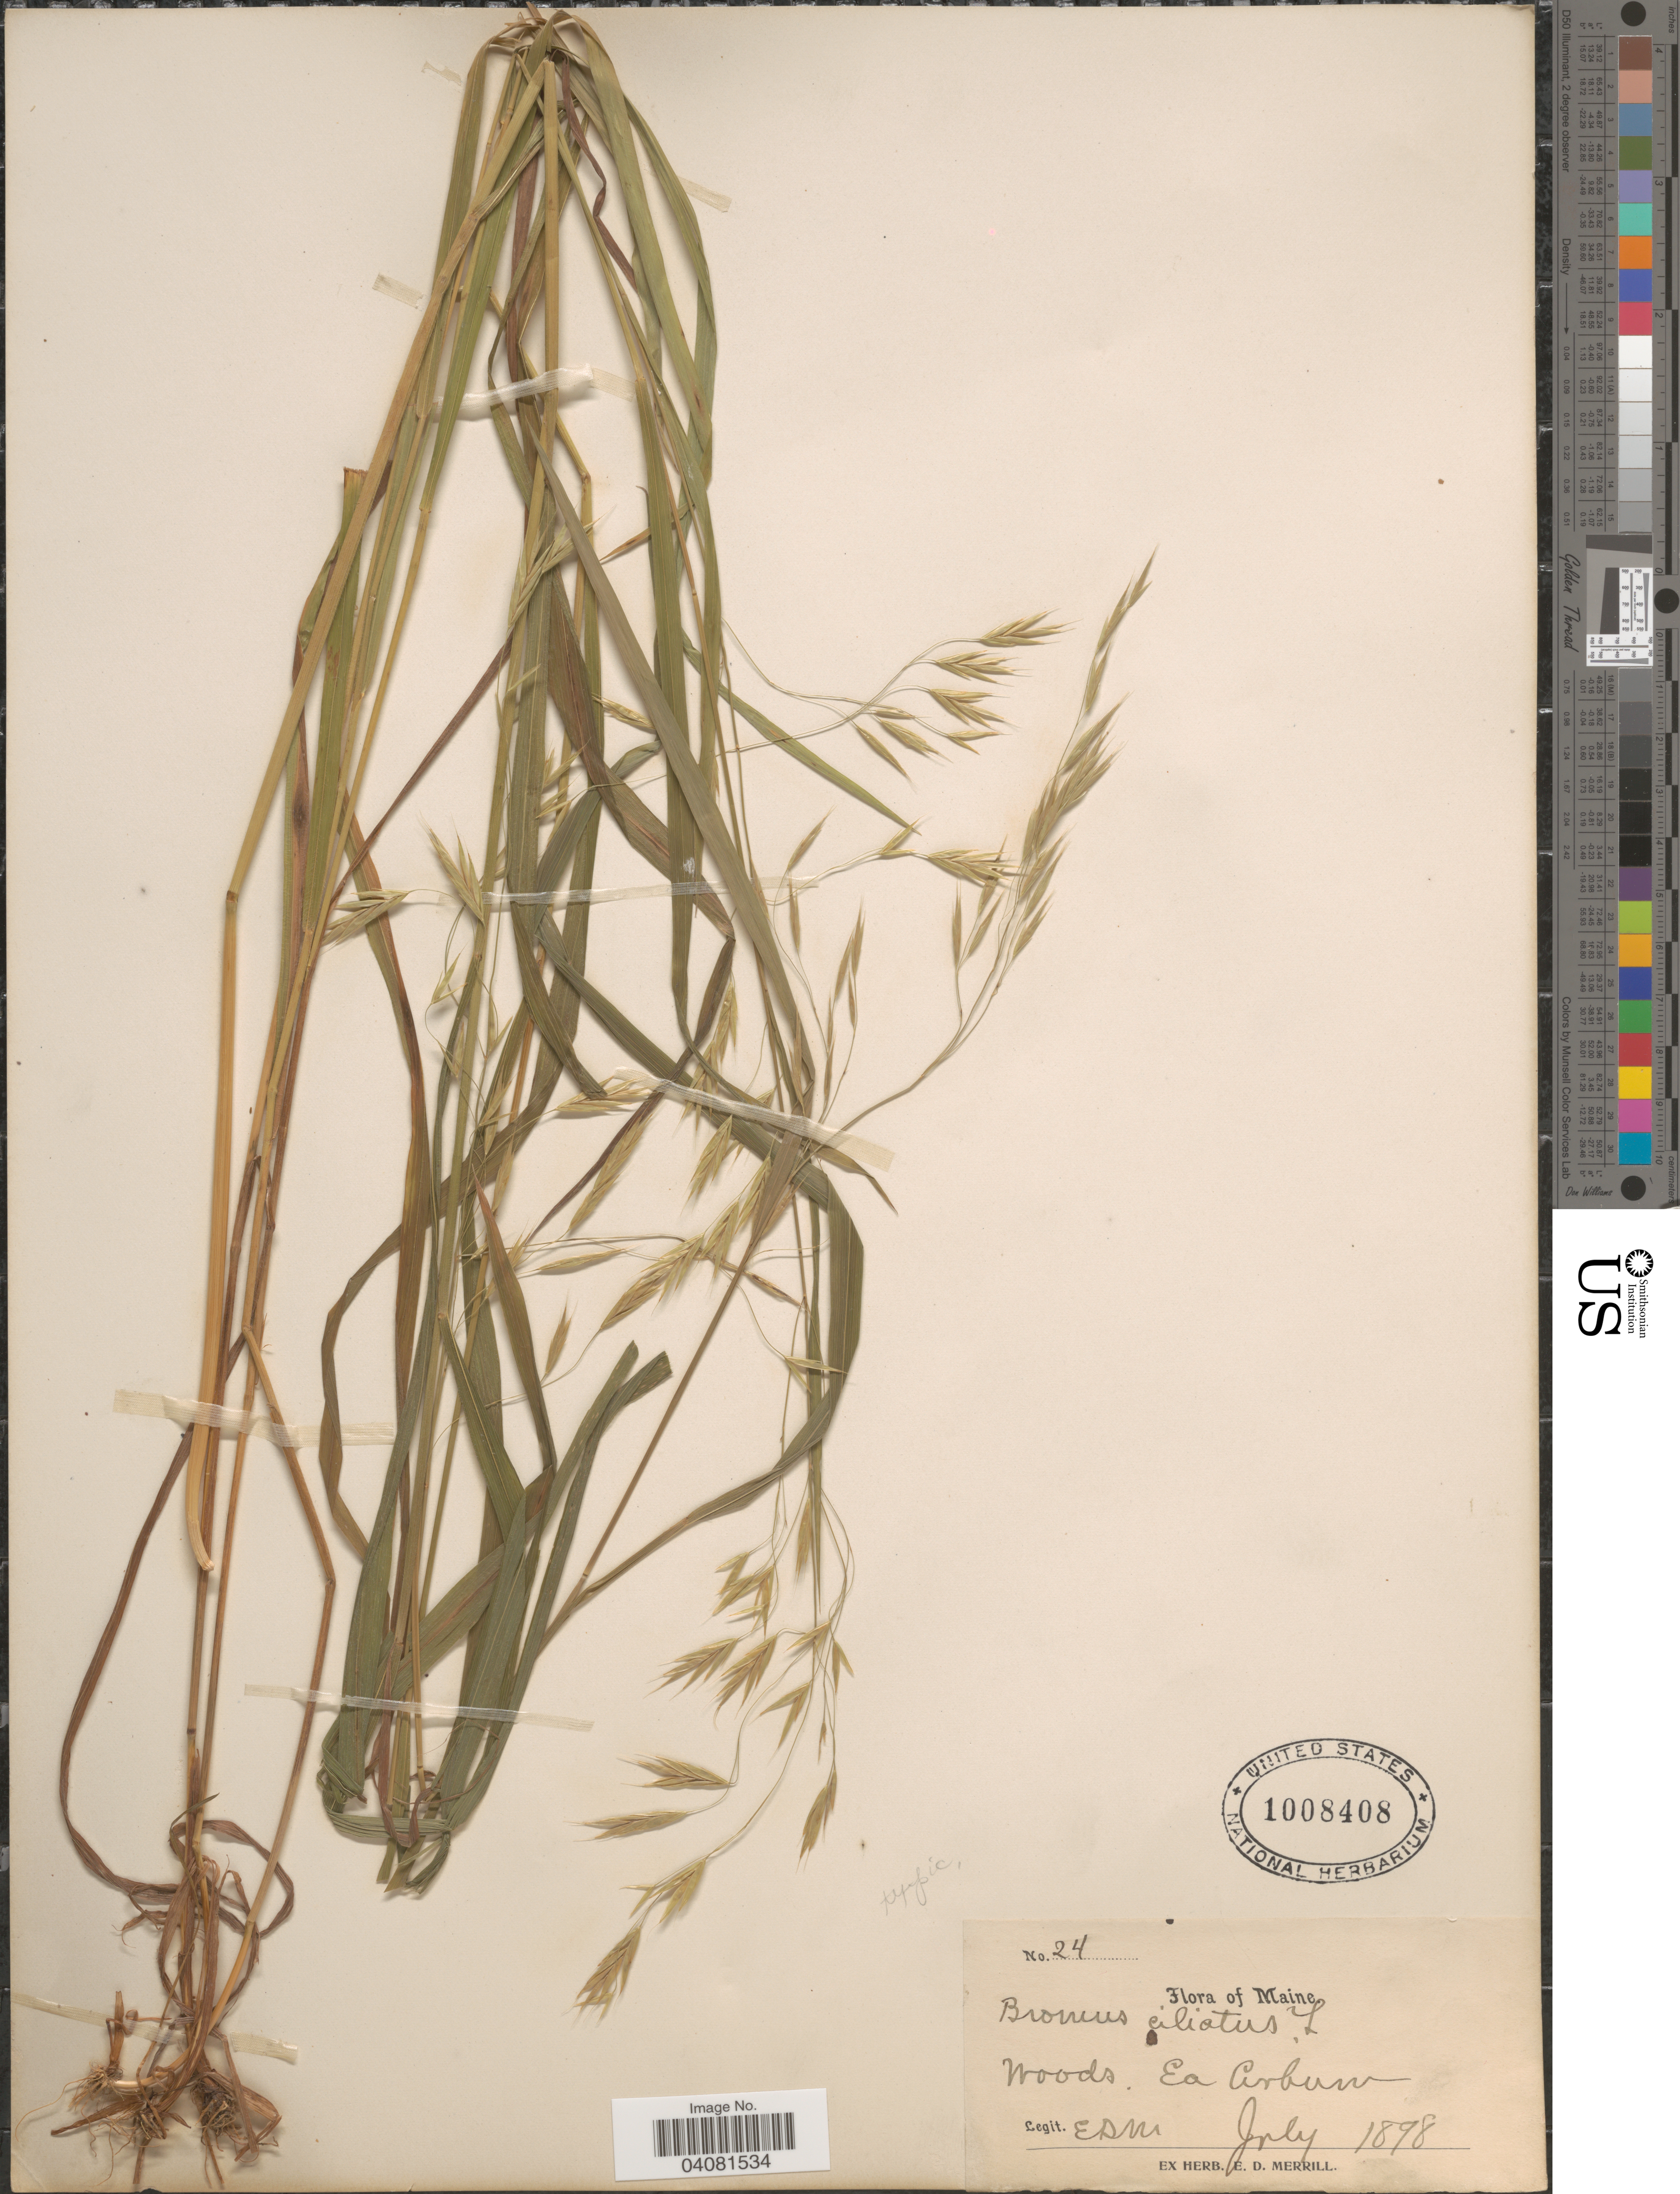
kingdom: Plantae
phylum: Tracheophyta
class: Liliopsida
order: Poales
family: Poaceae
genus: Bromus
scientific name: Bromus ciliatus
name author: L.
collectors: E. D. Merrill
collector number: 24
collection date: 1898-07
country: United States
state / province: Maine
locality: Ea Auburn.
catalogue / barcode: US 1008408